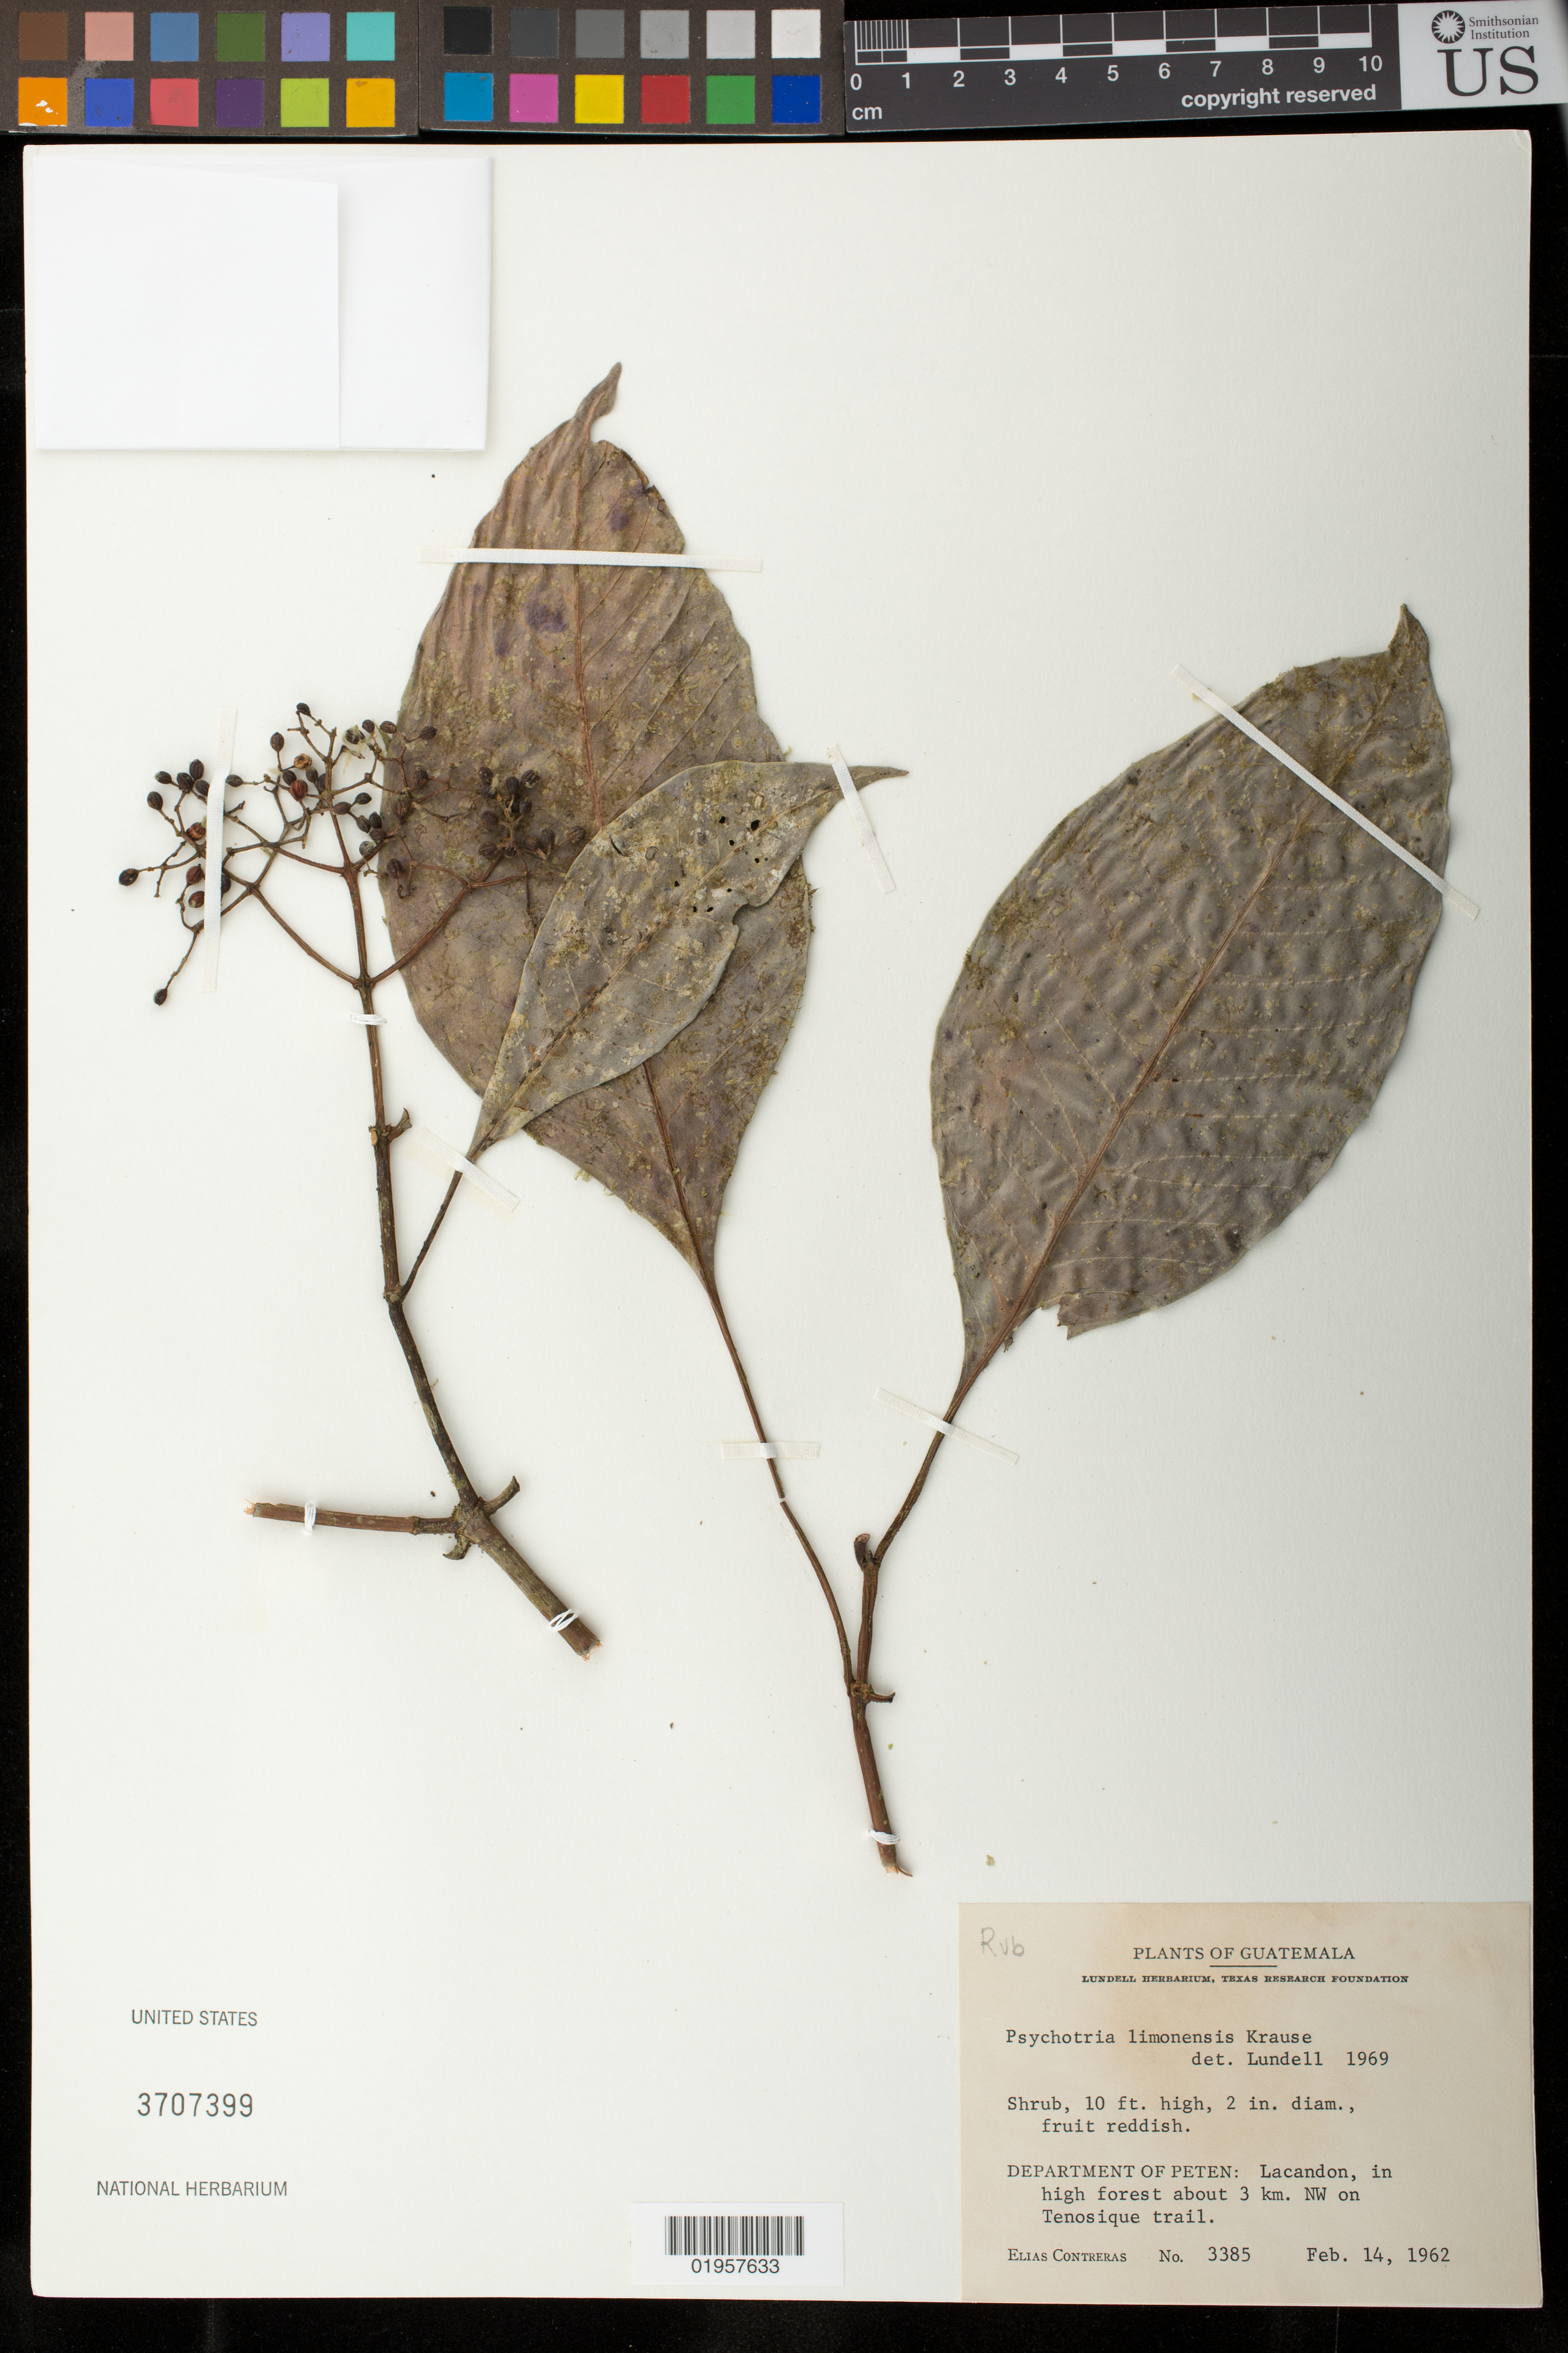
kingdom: Plantae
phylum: Tracheophyta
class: Magnoliopsida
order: Gentianales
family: Rubiaceae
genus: Psychotria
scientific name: Psychotria limonensis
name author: K. Krause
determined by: Lundell, C. L.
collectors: E. Contreras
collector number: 3385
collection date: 1962-02-14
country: Guatemala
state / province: El Petén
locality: Lacandon, about 3 km NW on Tenosique trail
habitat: In high forest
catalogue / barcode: US 3707399